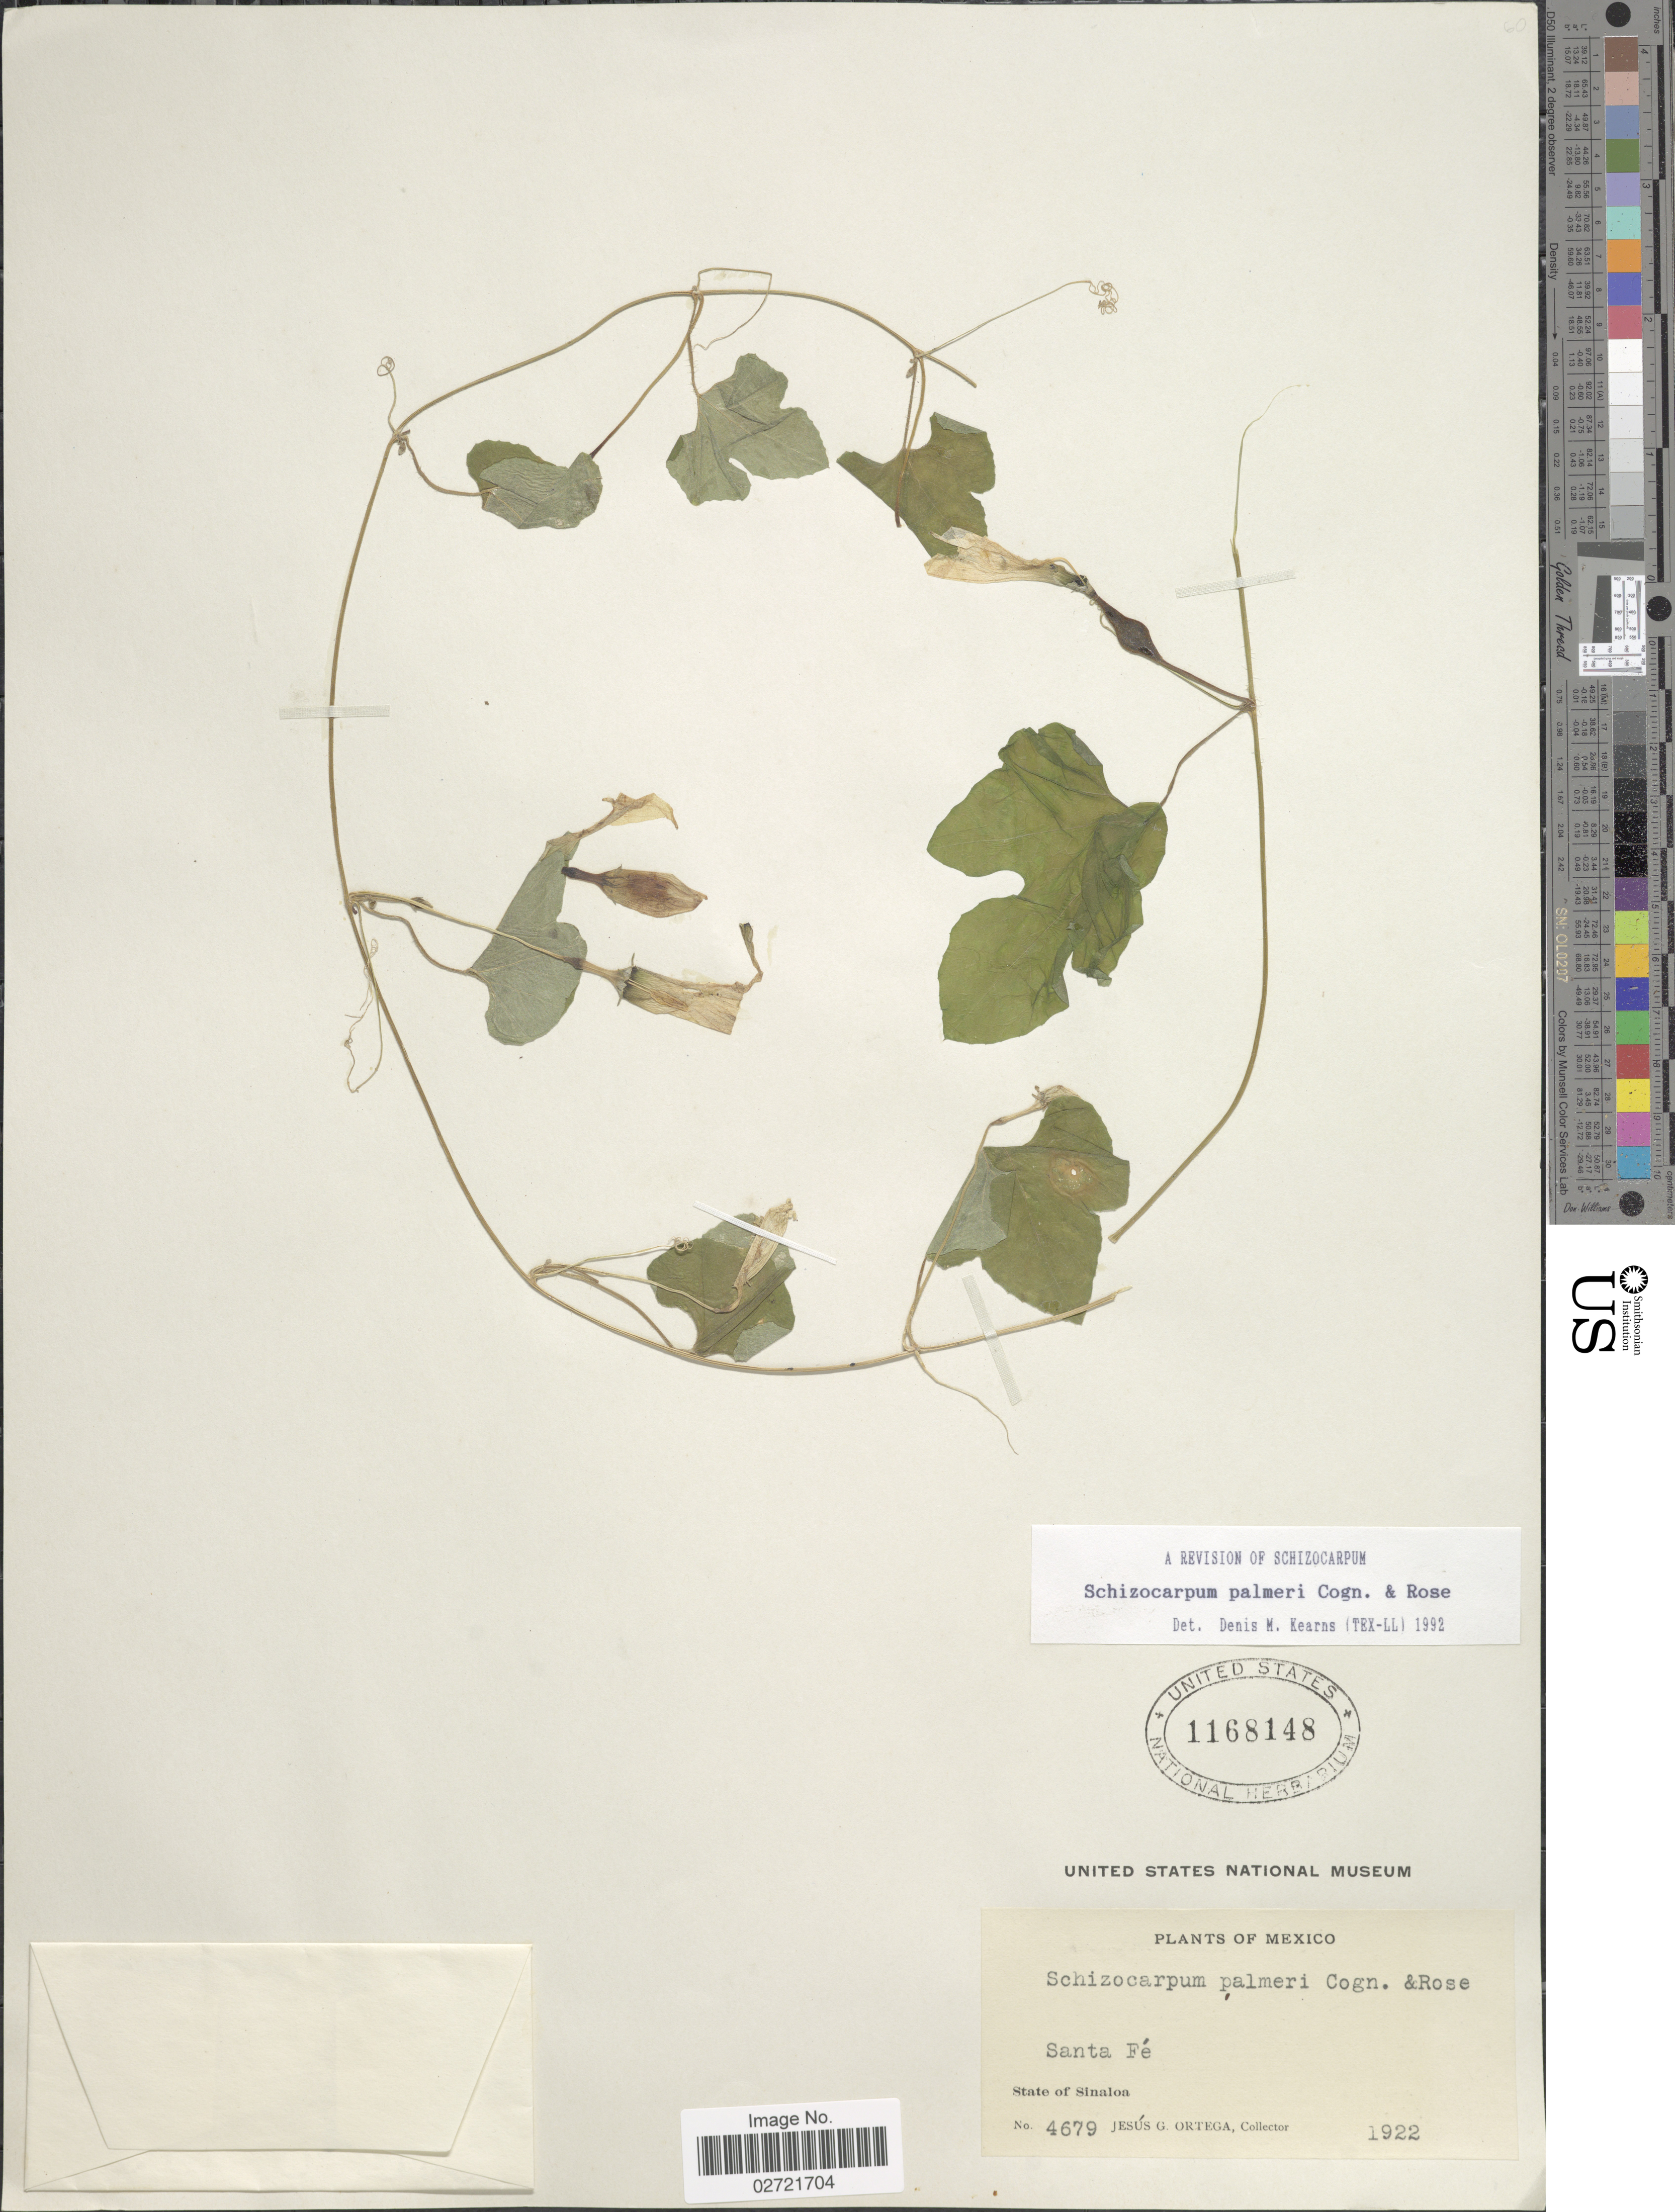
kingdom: Plantae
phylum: Tracheophyta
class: Magnoliopsida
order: Cucurbitales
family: Cucurbitaceae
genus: Schizocarpum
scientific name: Schizocarpum palmeri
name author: Cogn. & Rose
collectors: J. Ortega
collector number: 4679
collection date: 1922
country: Mexico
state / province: Sinaloa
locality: Santa Fé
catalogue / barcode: US 1168148